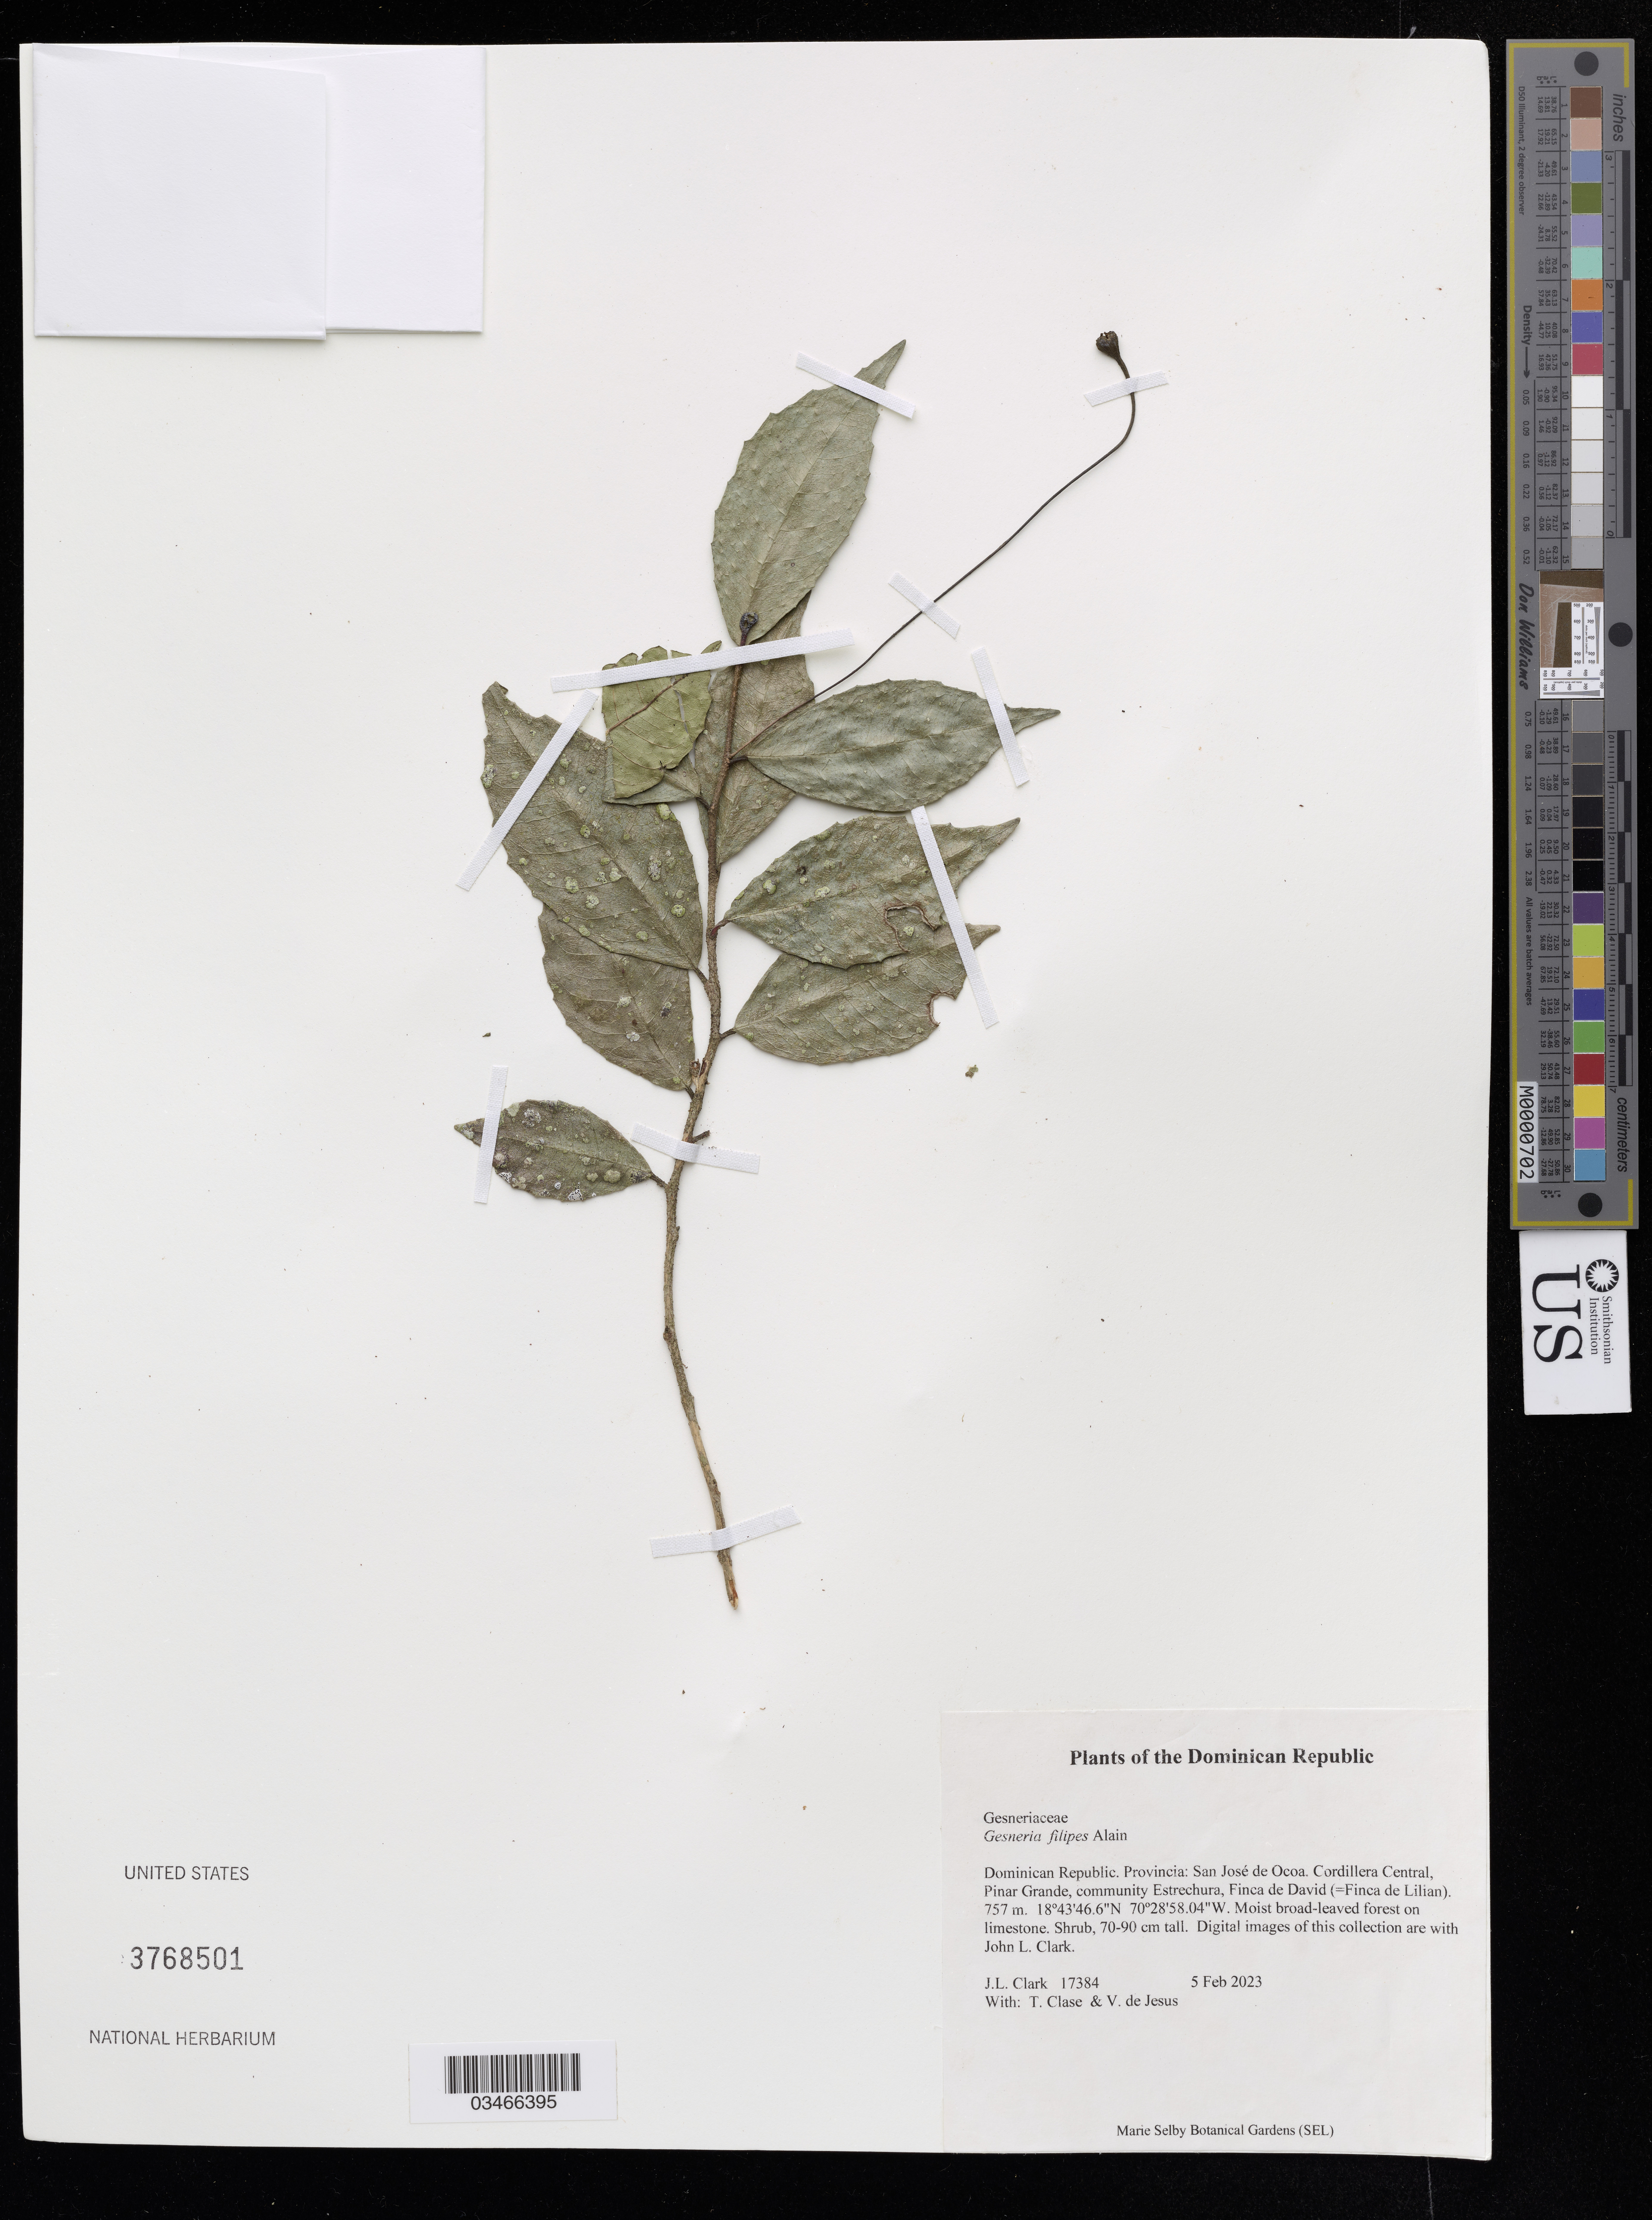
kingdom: Plantae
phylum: Tracheophyta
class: Magnoliopsida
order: Lamiales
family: Gesneriaceae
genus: Gesneria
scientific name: Gesneria filipes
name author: Alain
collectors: J. Clark, T. Clase & V. de Jesus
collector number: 17384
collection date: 2023-02-05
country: Dominican Republic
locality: Provincia: San José de Ocoa. Cordillera Central, Pinar Grande, community Estrechura, Finca de David (=Finca de Lilian).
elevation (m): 757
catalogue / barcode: US 3768501